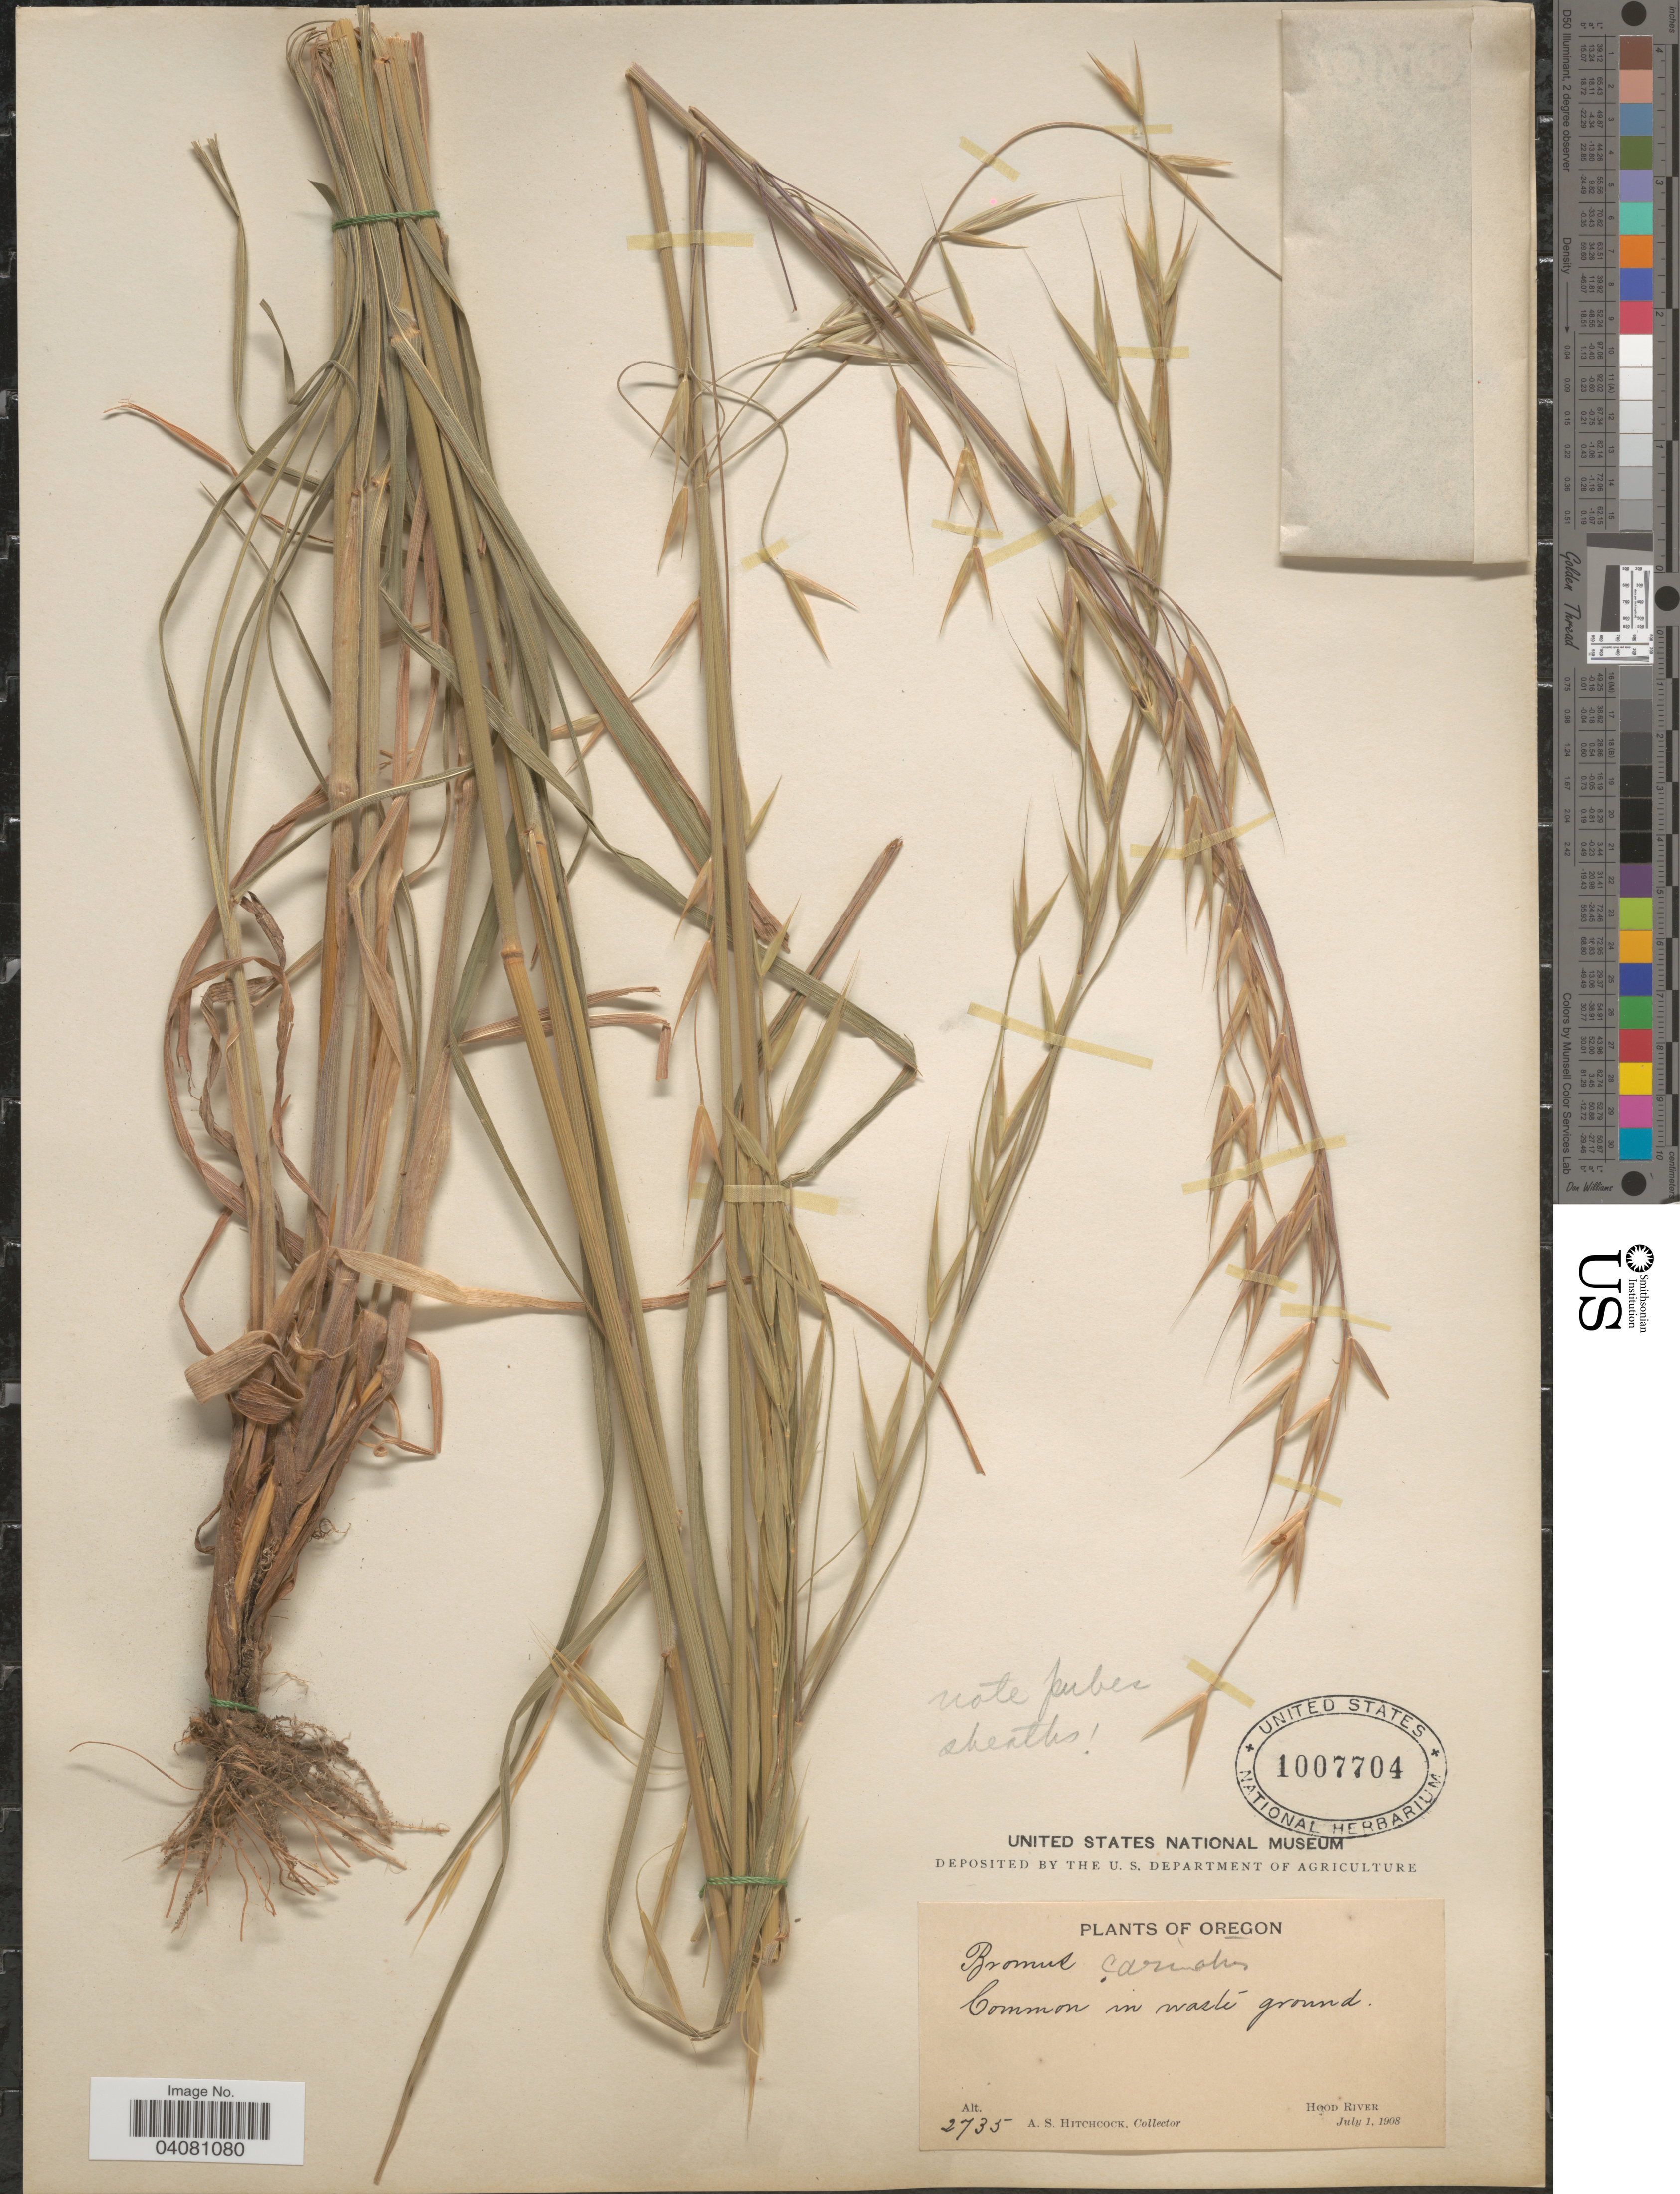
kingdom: Plantae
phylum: Tracheophyta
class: Liliopsida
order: Poales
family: Poaceae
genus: Bromus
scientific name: Bromus carinatus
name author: Hook. & Arn.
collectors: A. S. Hitchcock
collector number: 2735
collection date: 1908-07-01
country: United States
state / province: Oregon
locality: Hood River.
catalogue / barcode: US 1007704